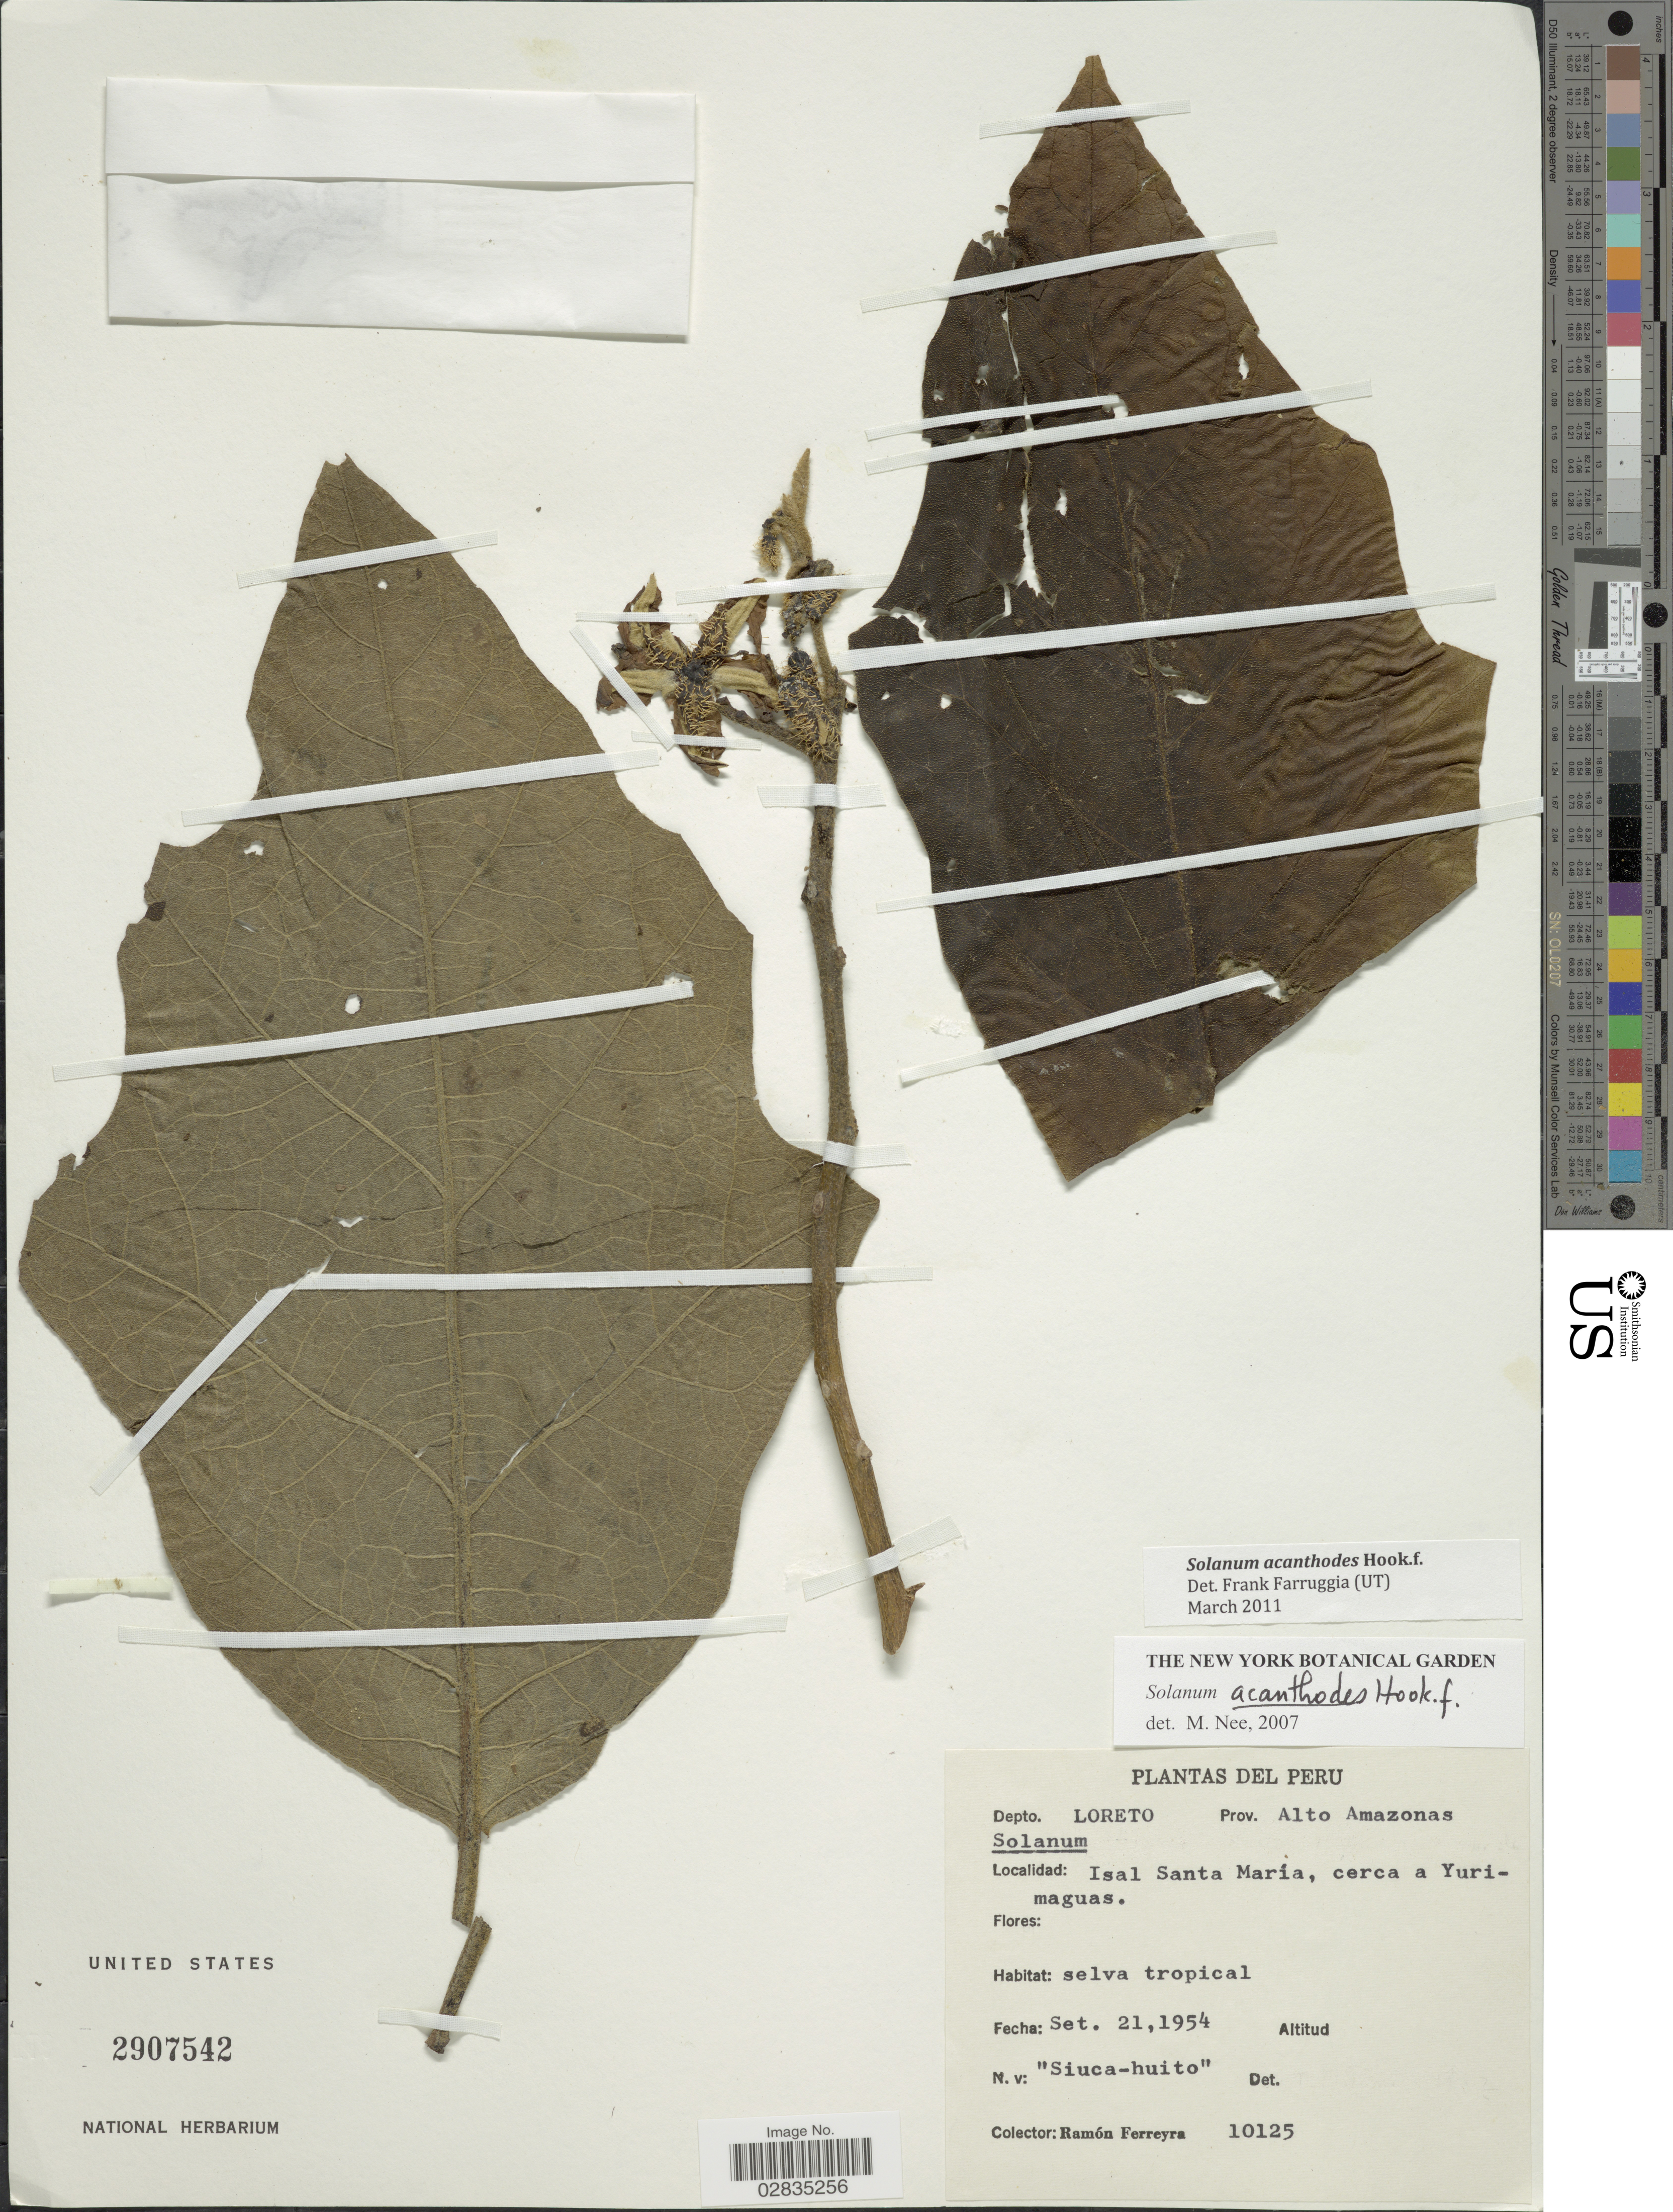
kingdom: Plantae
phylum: Tracheophyta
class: Magnoliopsida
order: Solanales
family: Solanaceae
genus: Solanum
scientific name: Solanum acanthodes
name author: Hook. f.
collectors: R. A. Ferreyra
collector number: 10125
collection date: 1954-09-21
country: Peru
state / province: Loreto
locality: Depto. Loreto. Prov. Alto Amazonas. Isla Santa María, cerca a Yurimaguas.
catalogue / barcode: US 2907542